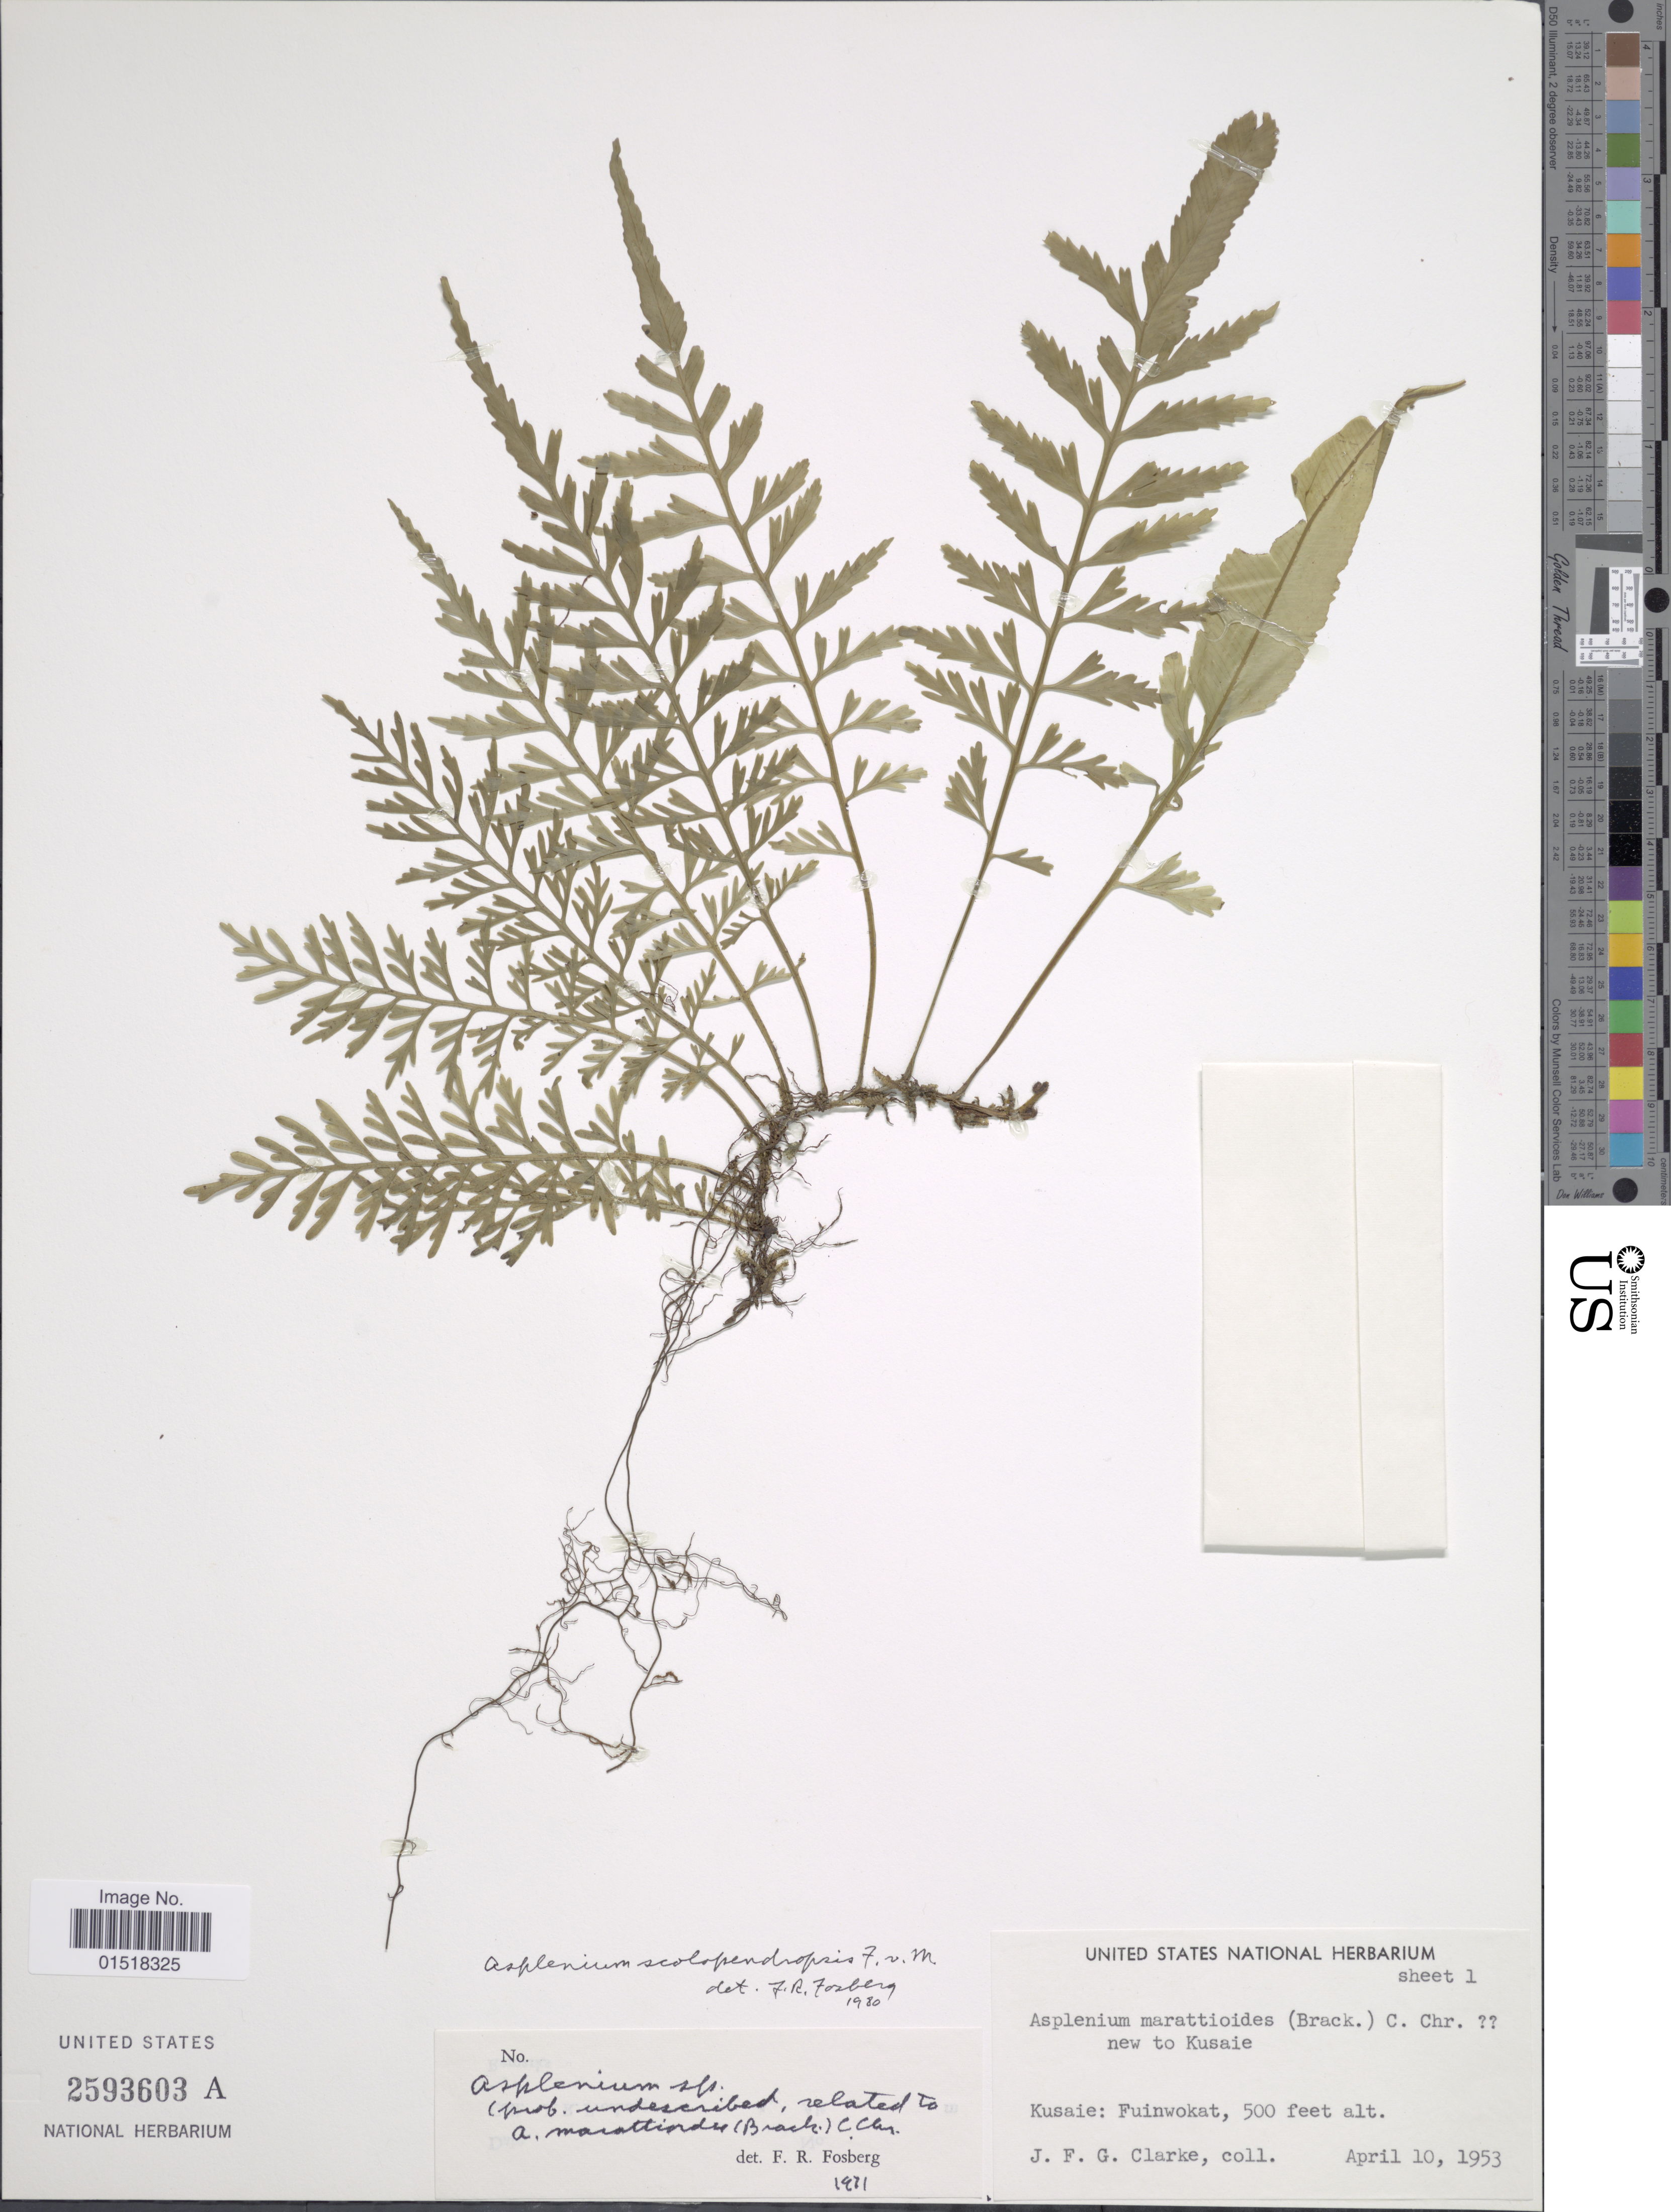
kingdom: Plantae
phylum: Tracheophyta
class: Polypodiopsida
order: Polypodiales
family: Aspleniaceae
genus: Asplenium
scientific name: Asplenium scolopendropsis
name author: F. Muell.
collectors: J. F. Gates-Clarke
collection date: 1953-04-10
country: Micronesia, Federated States of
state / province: Kosrae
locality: Kusaie: Fuinwokat.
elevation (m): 152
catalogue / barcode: US 2593603A